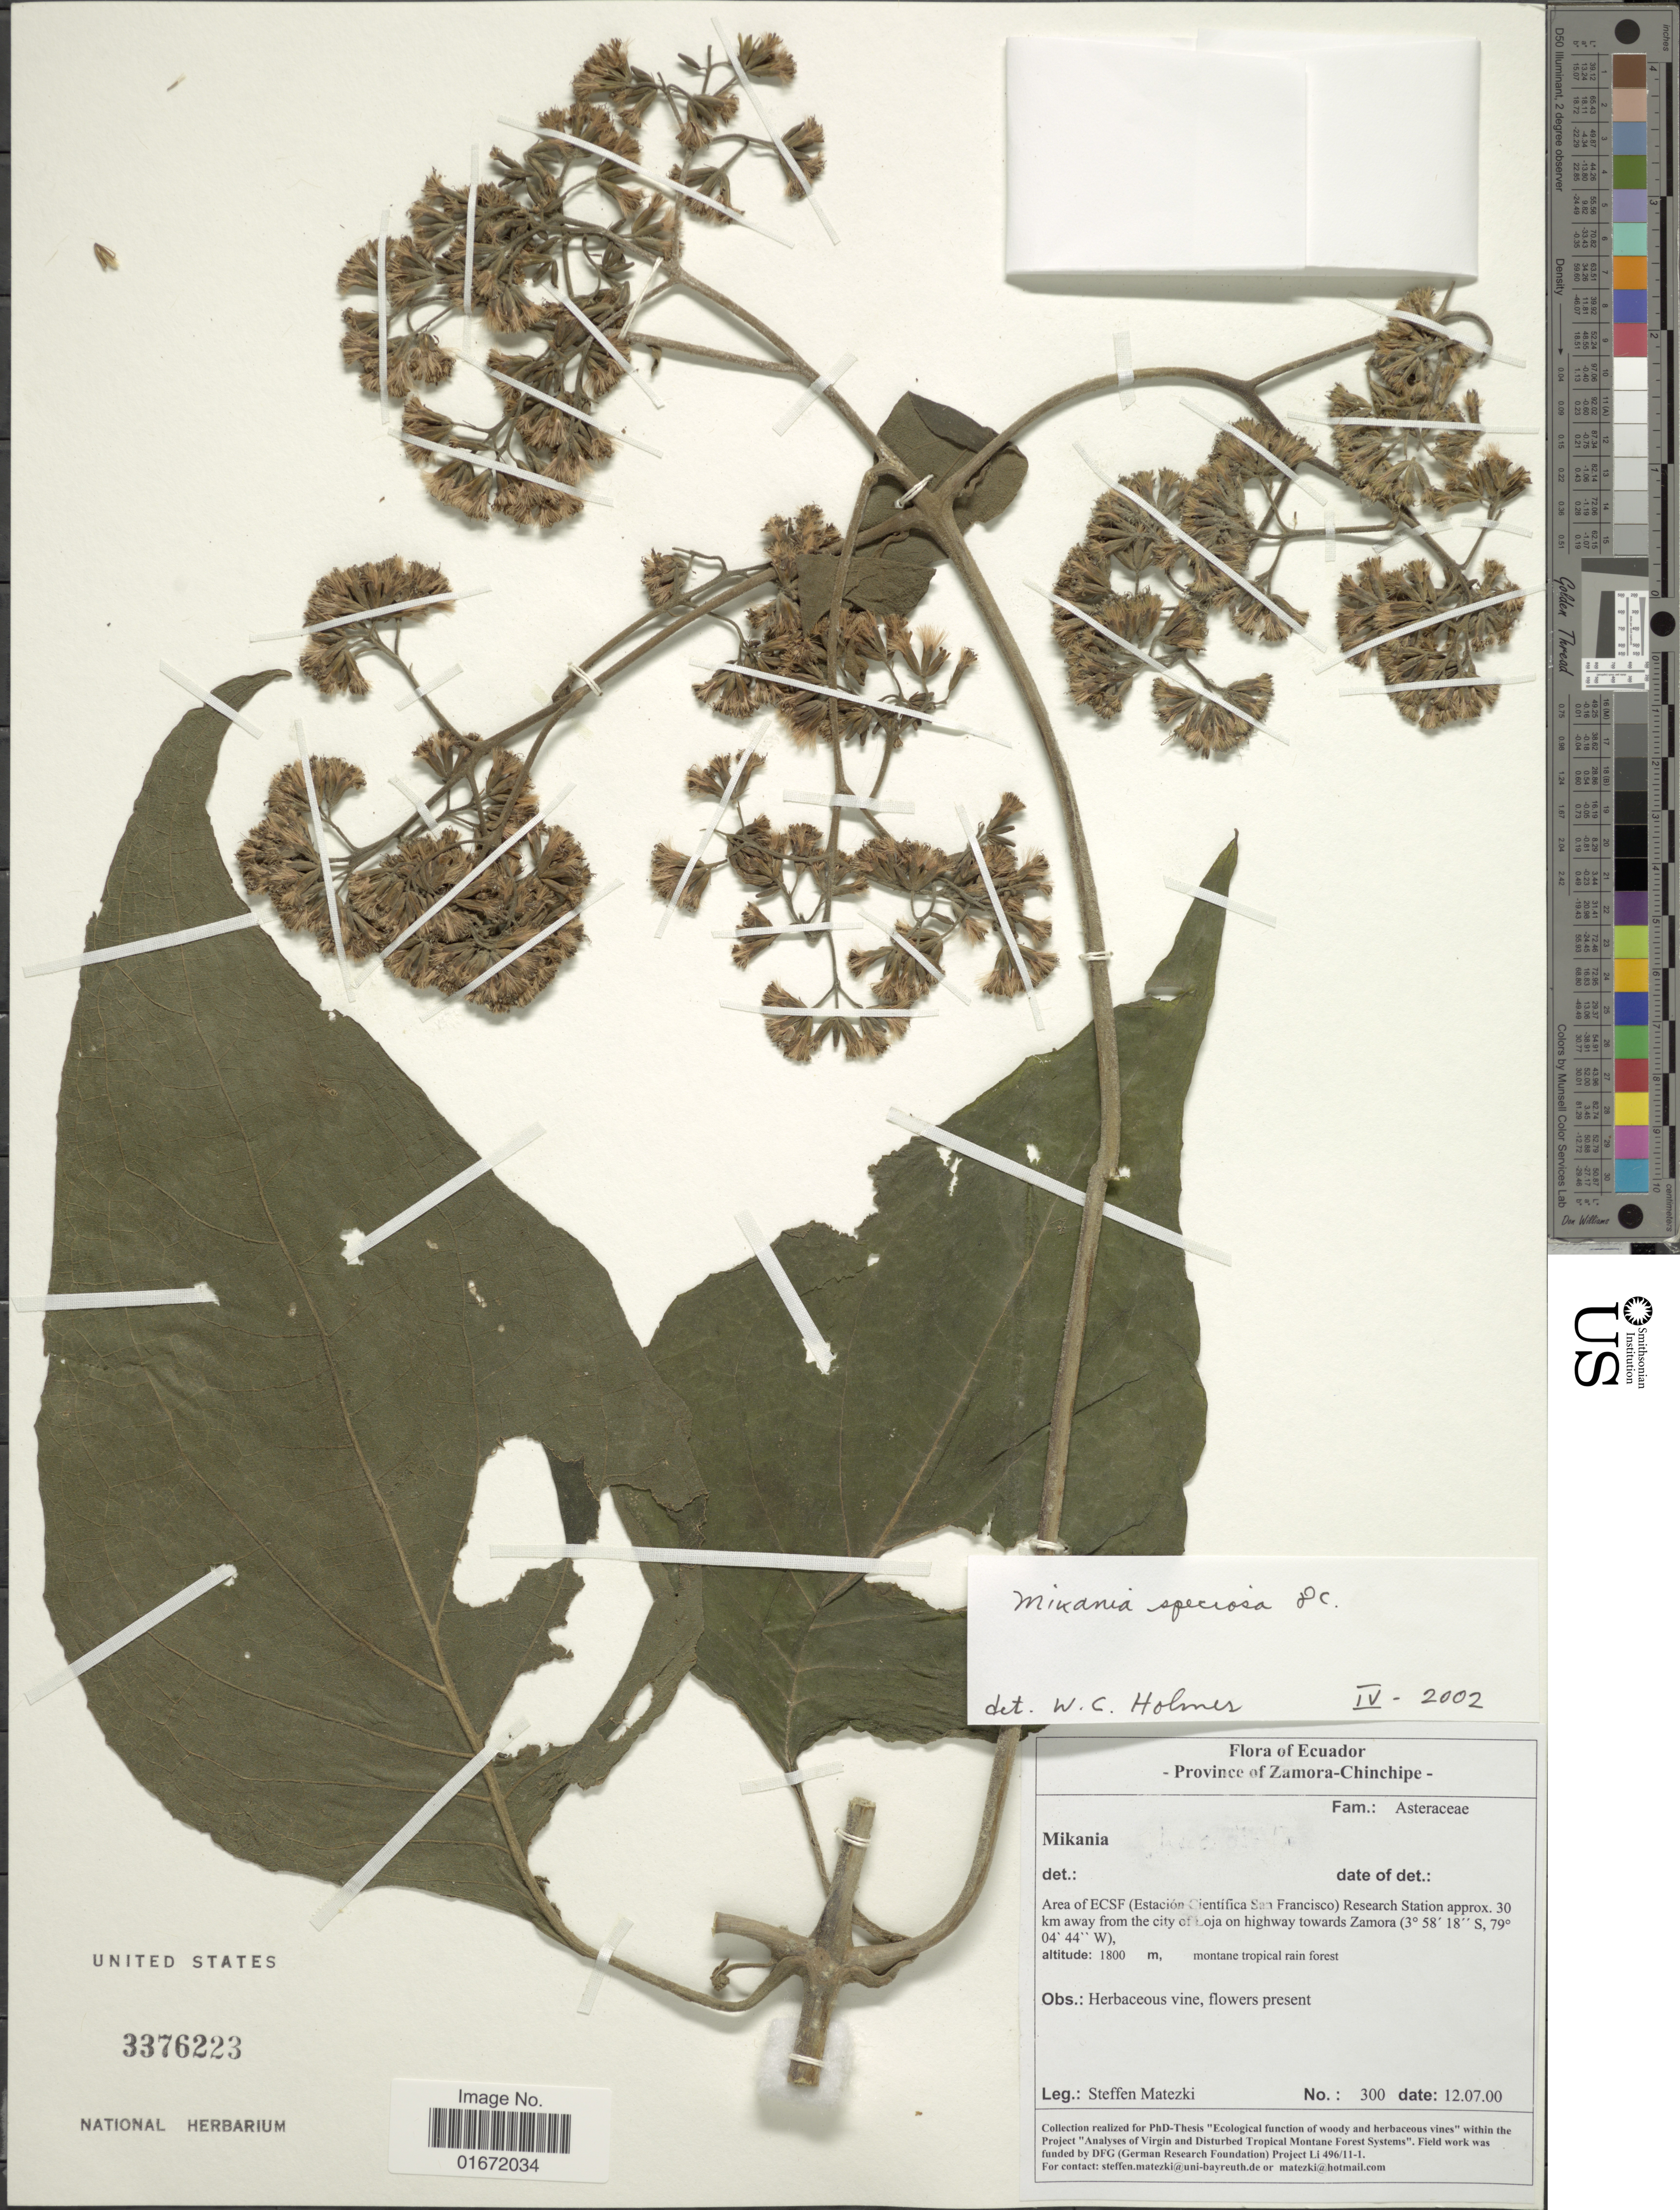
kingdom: Plantae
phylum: Tracheophyta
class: Magnoliopsida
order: Asterales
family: Asteraceae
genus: Mikania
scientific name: Mikania speciosa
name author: DC.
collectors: S. Matezki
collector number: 300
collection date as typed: Transcribed d/m/y: 12/7/0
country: Ecuador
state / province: Zamora-Chinchipe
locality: Province of Zamora-Chinchipe. Area of ECSF (Estación Cientifica San Francisco) Research Station approx. 30 km away from the city of Loja on highway towards Zamora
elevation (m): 1800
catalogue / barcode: US 3376223